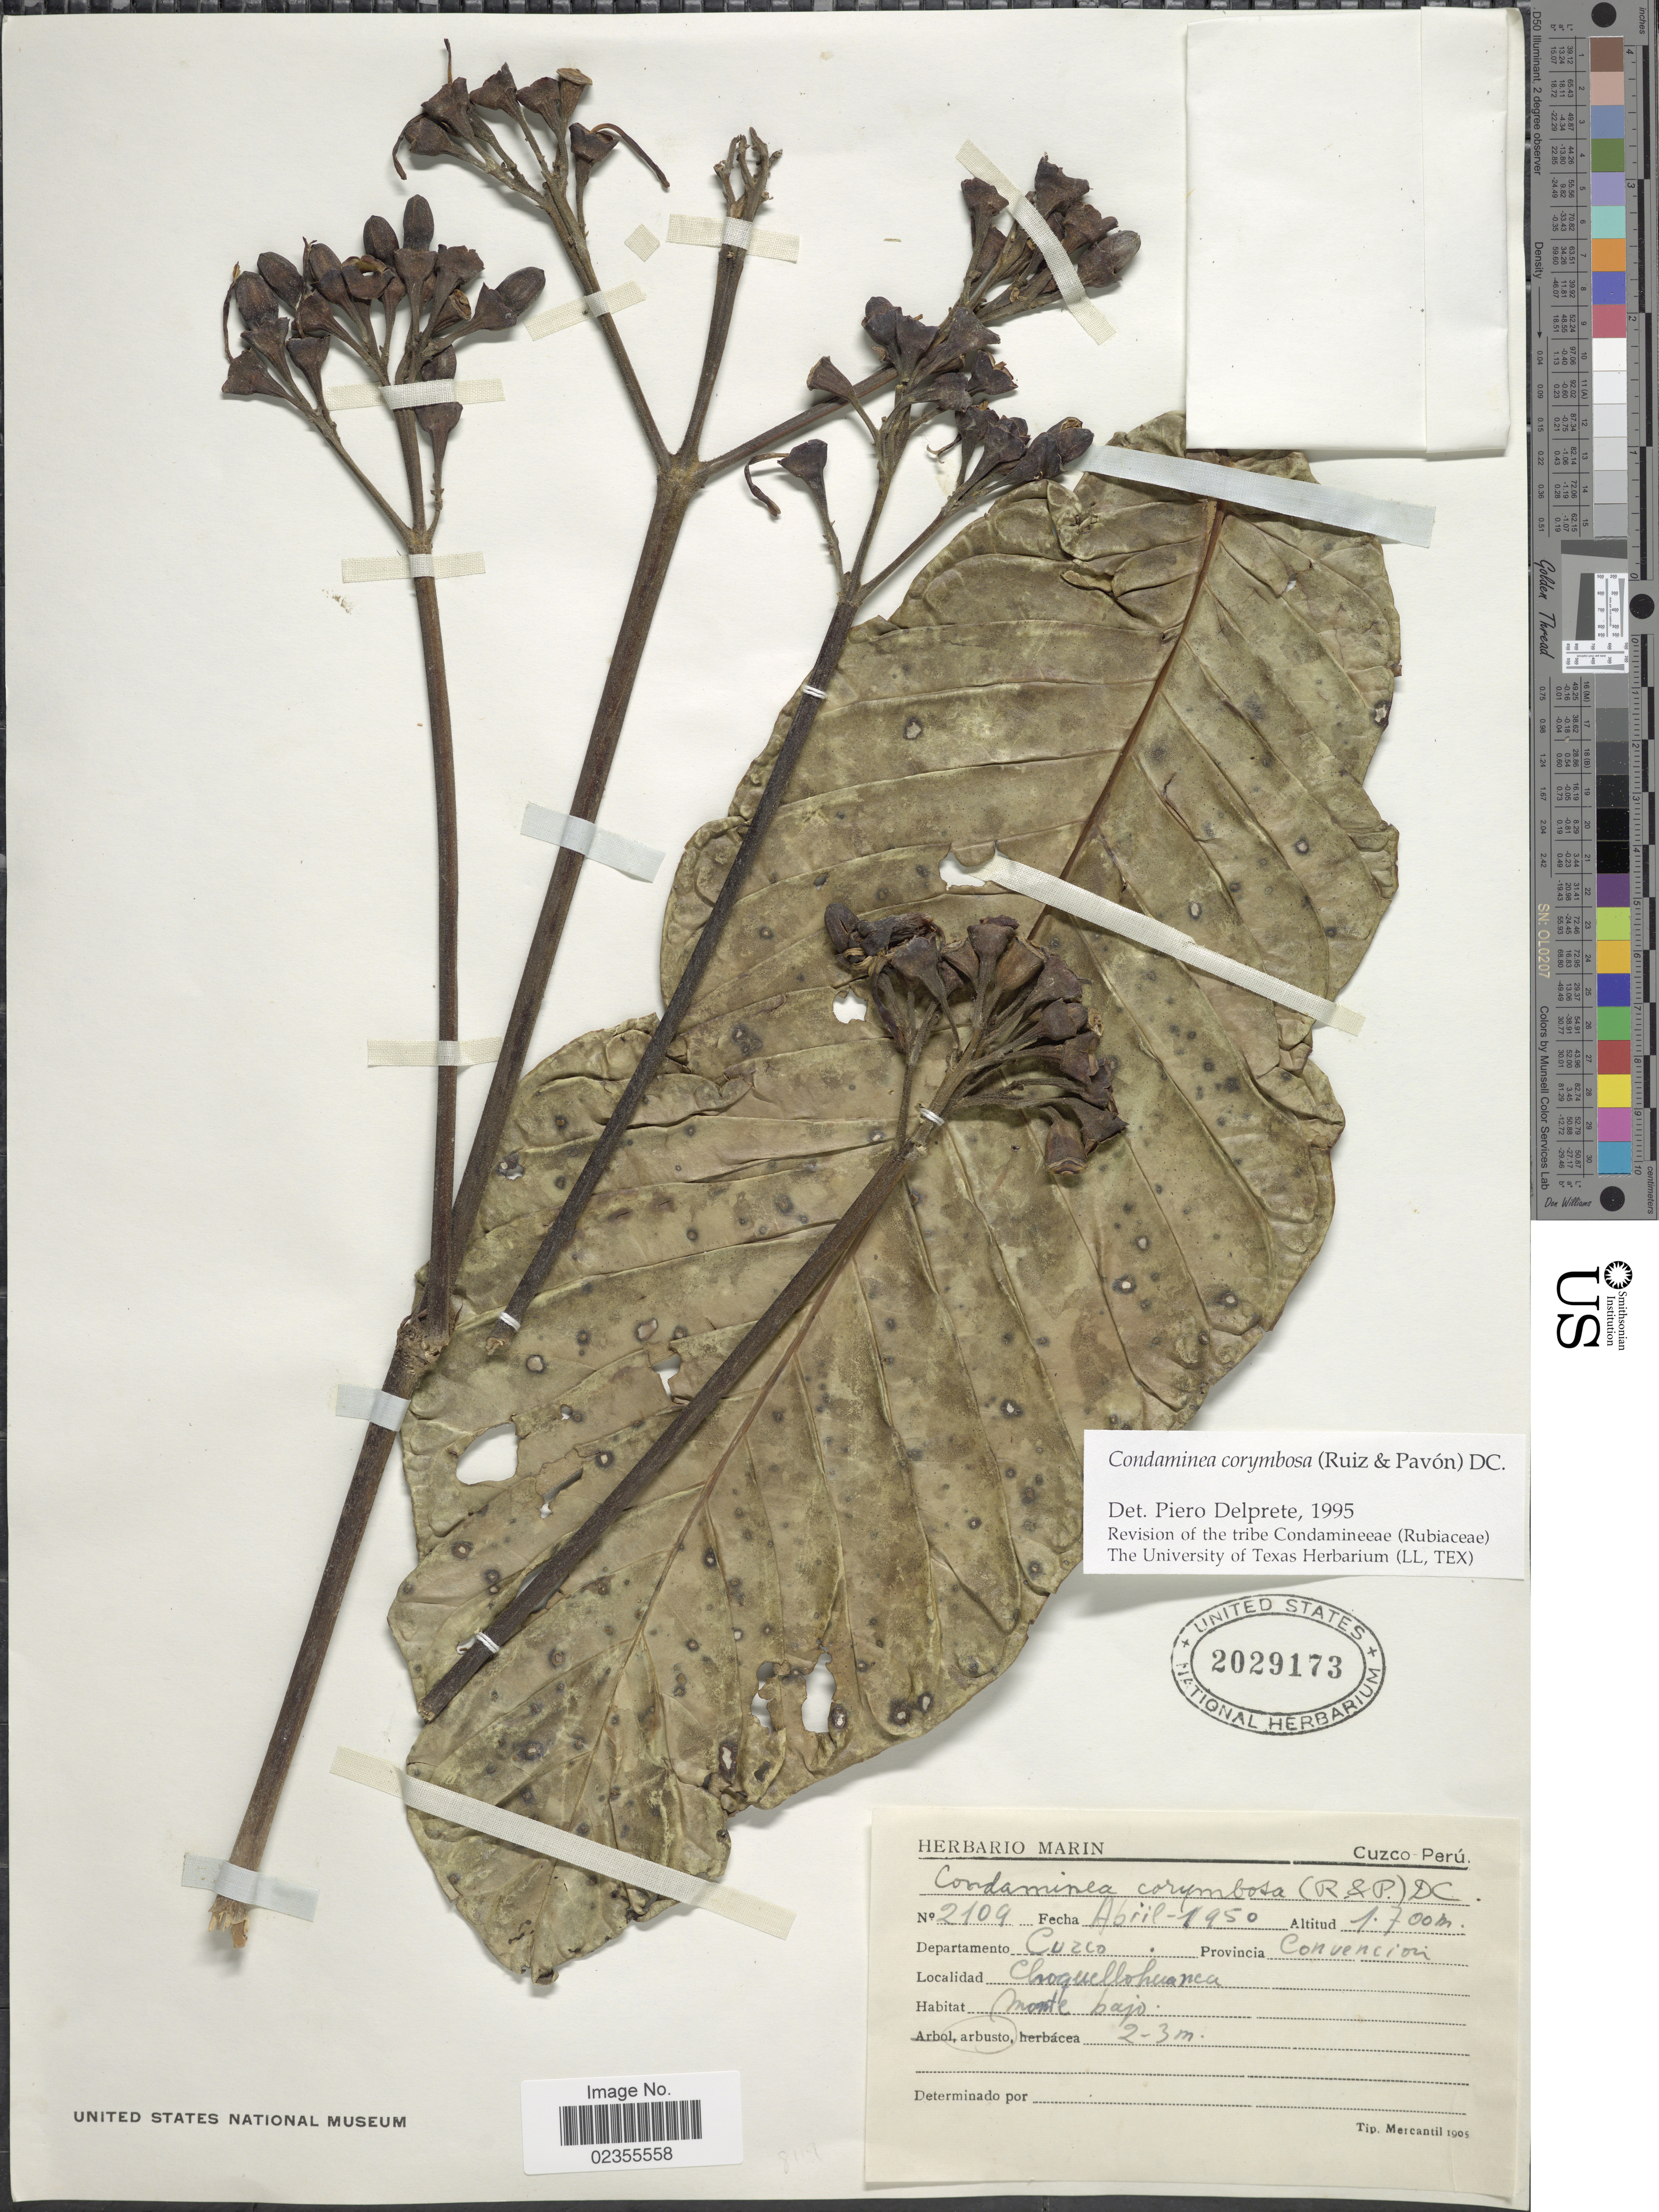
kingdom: Plantae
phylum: Tracheophyta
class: Magnoliopsida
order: Gentianales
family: Rubiaceae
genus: Condaminea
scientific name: Condaminea corymbosa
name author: (Ruiz & Pav.) DC.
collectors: ex herb. Marin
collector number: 2109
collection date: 1950-04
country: Peru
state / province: Cusco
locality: Provincia Convencion. Choguellohuanca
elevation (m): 1700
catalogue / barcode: US 2029173